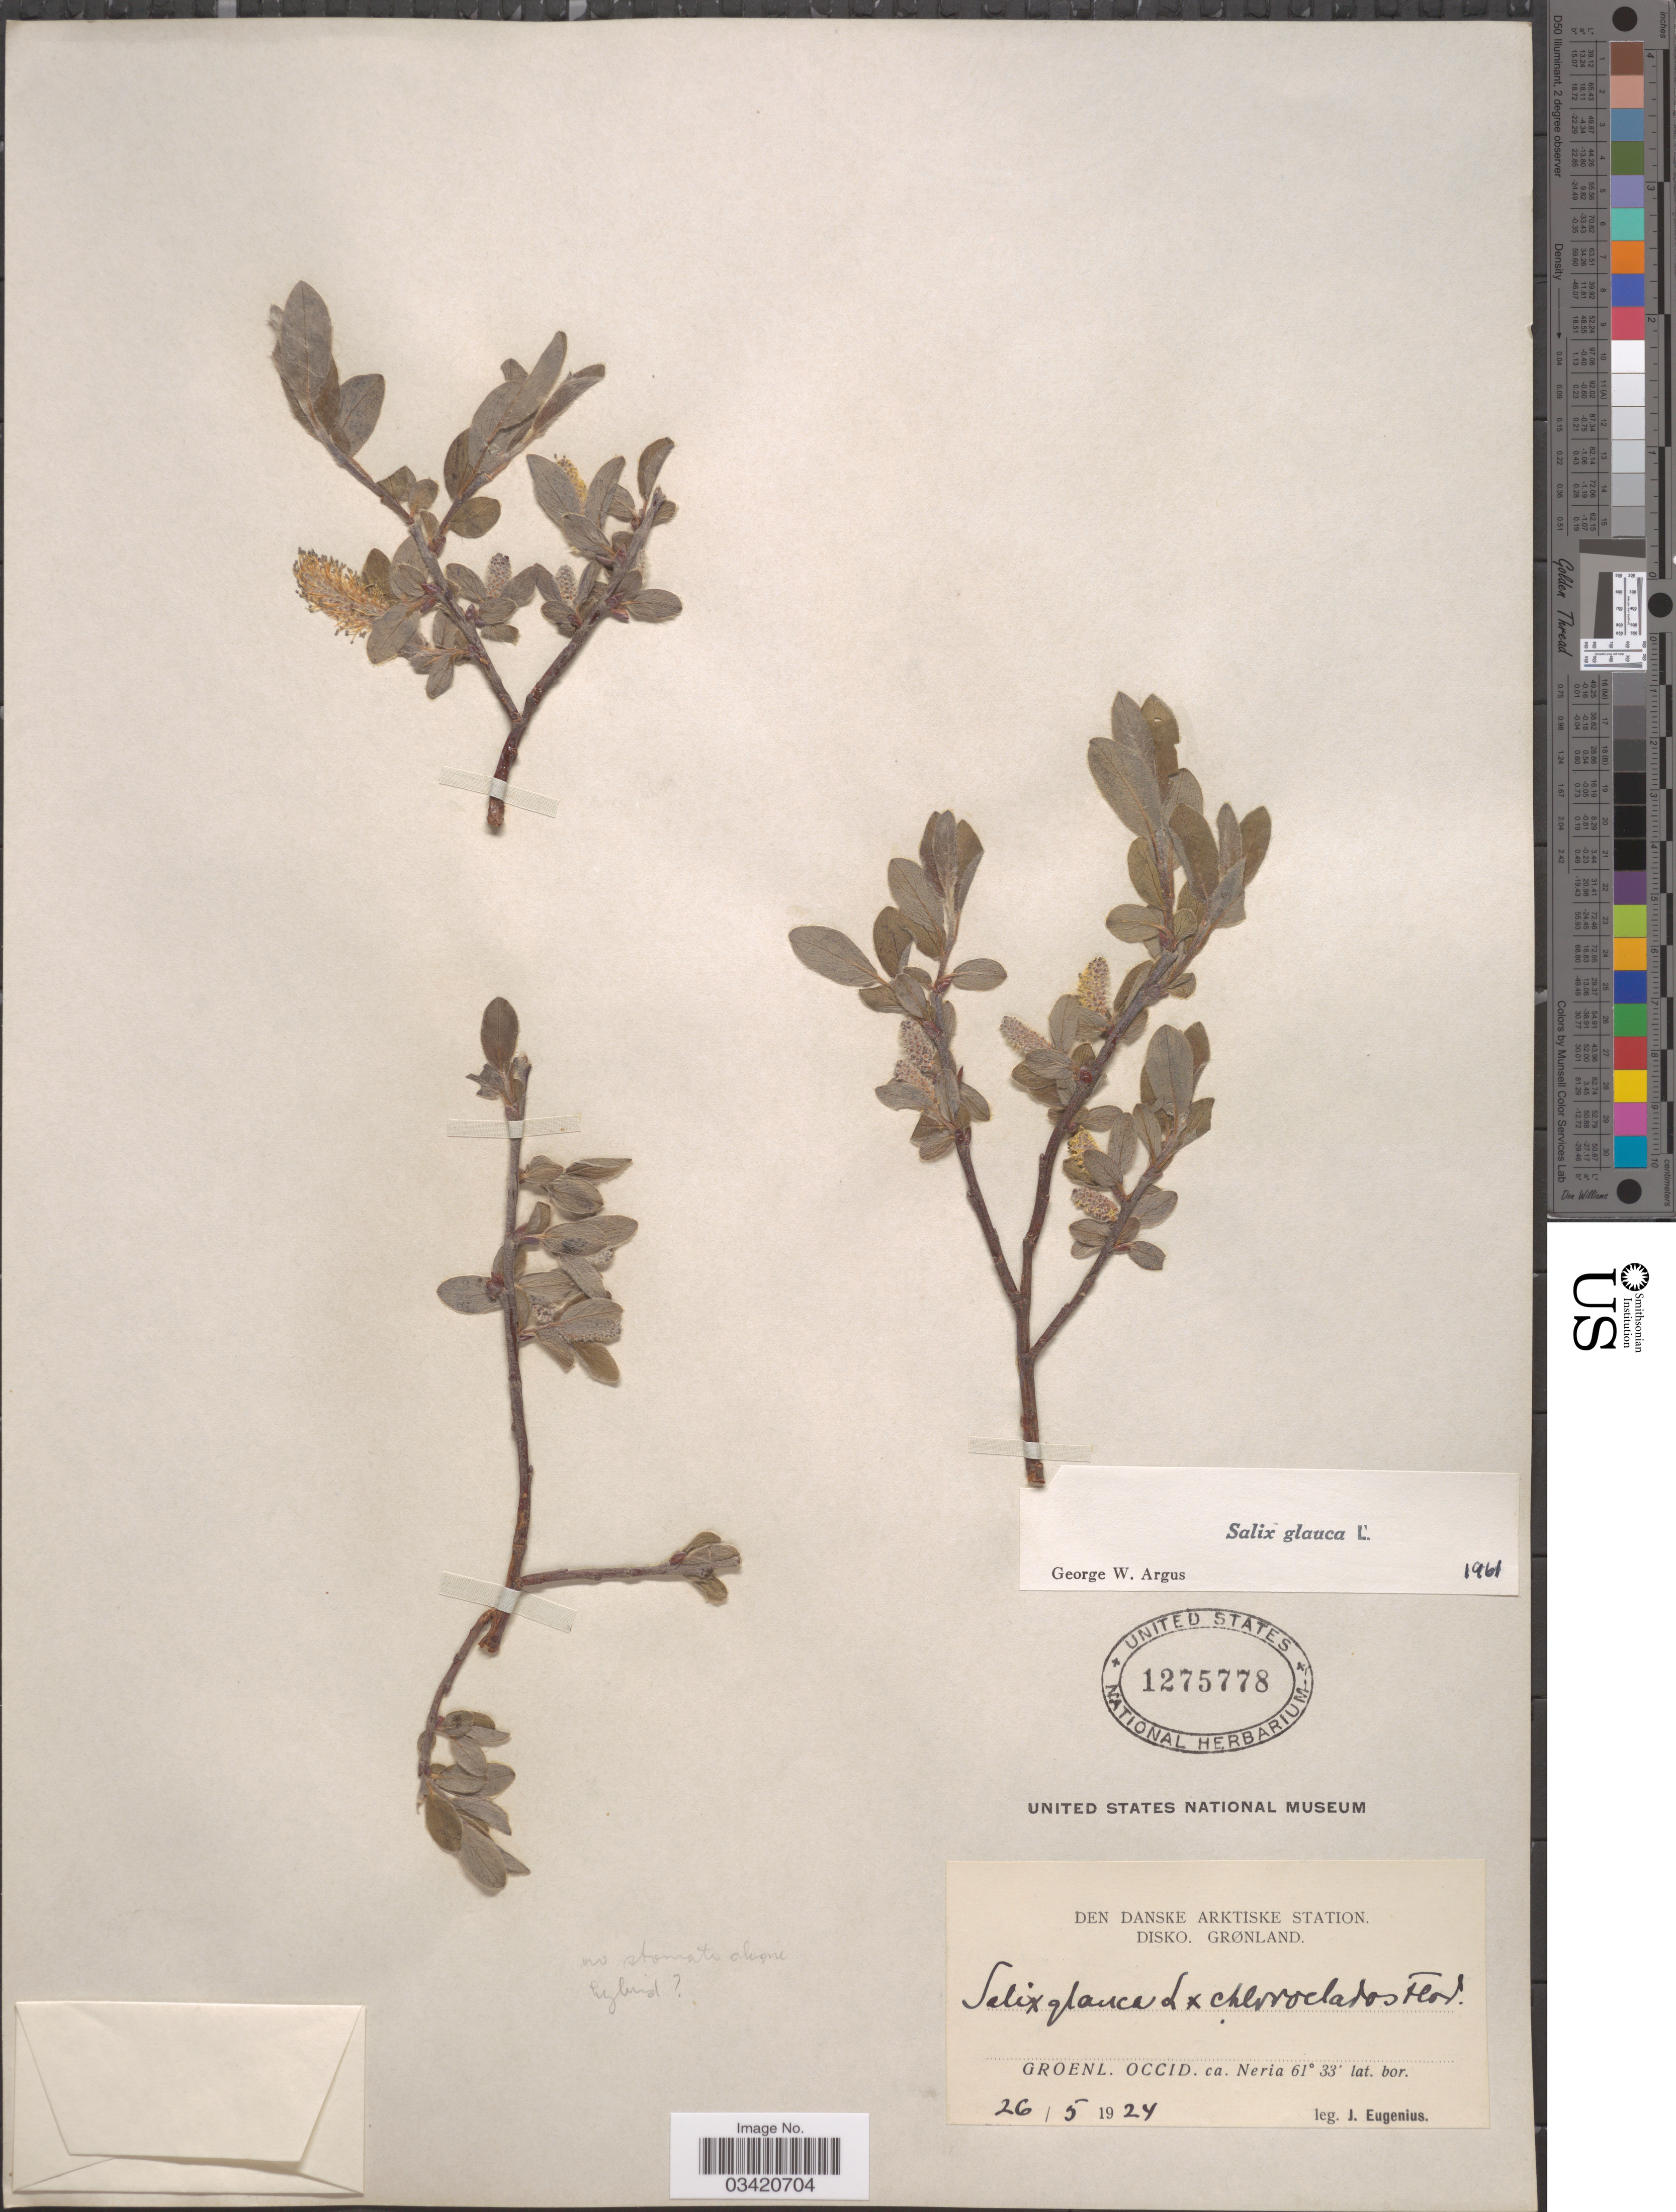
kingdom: Plantae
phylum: Tracheophyta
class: Magnoliopsida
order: Malpighiales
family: Salicaceae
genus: Salix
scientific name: Salix glauca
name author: L.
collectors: J. Eugenius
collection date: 1924-05-26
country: Greenland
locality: Den Danske Arktiske Station. Disko. Grønland. Groenl. Occid. ca. Neria.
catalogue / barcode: US 1275778